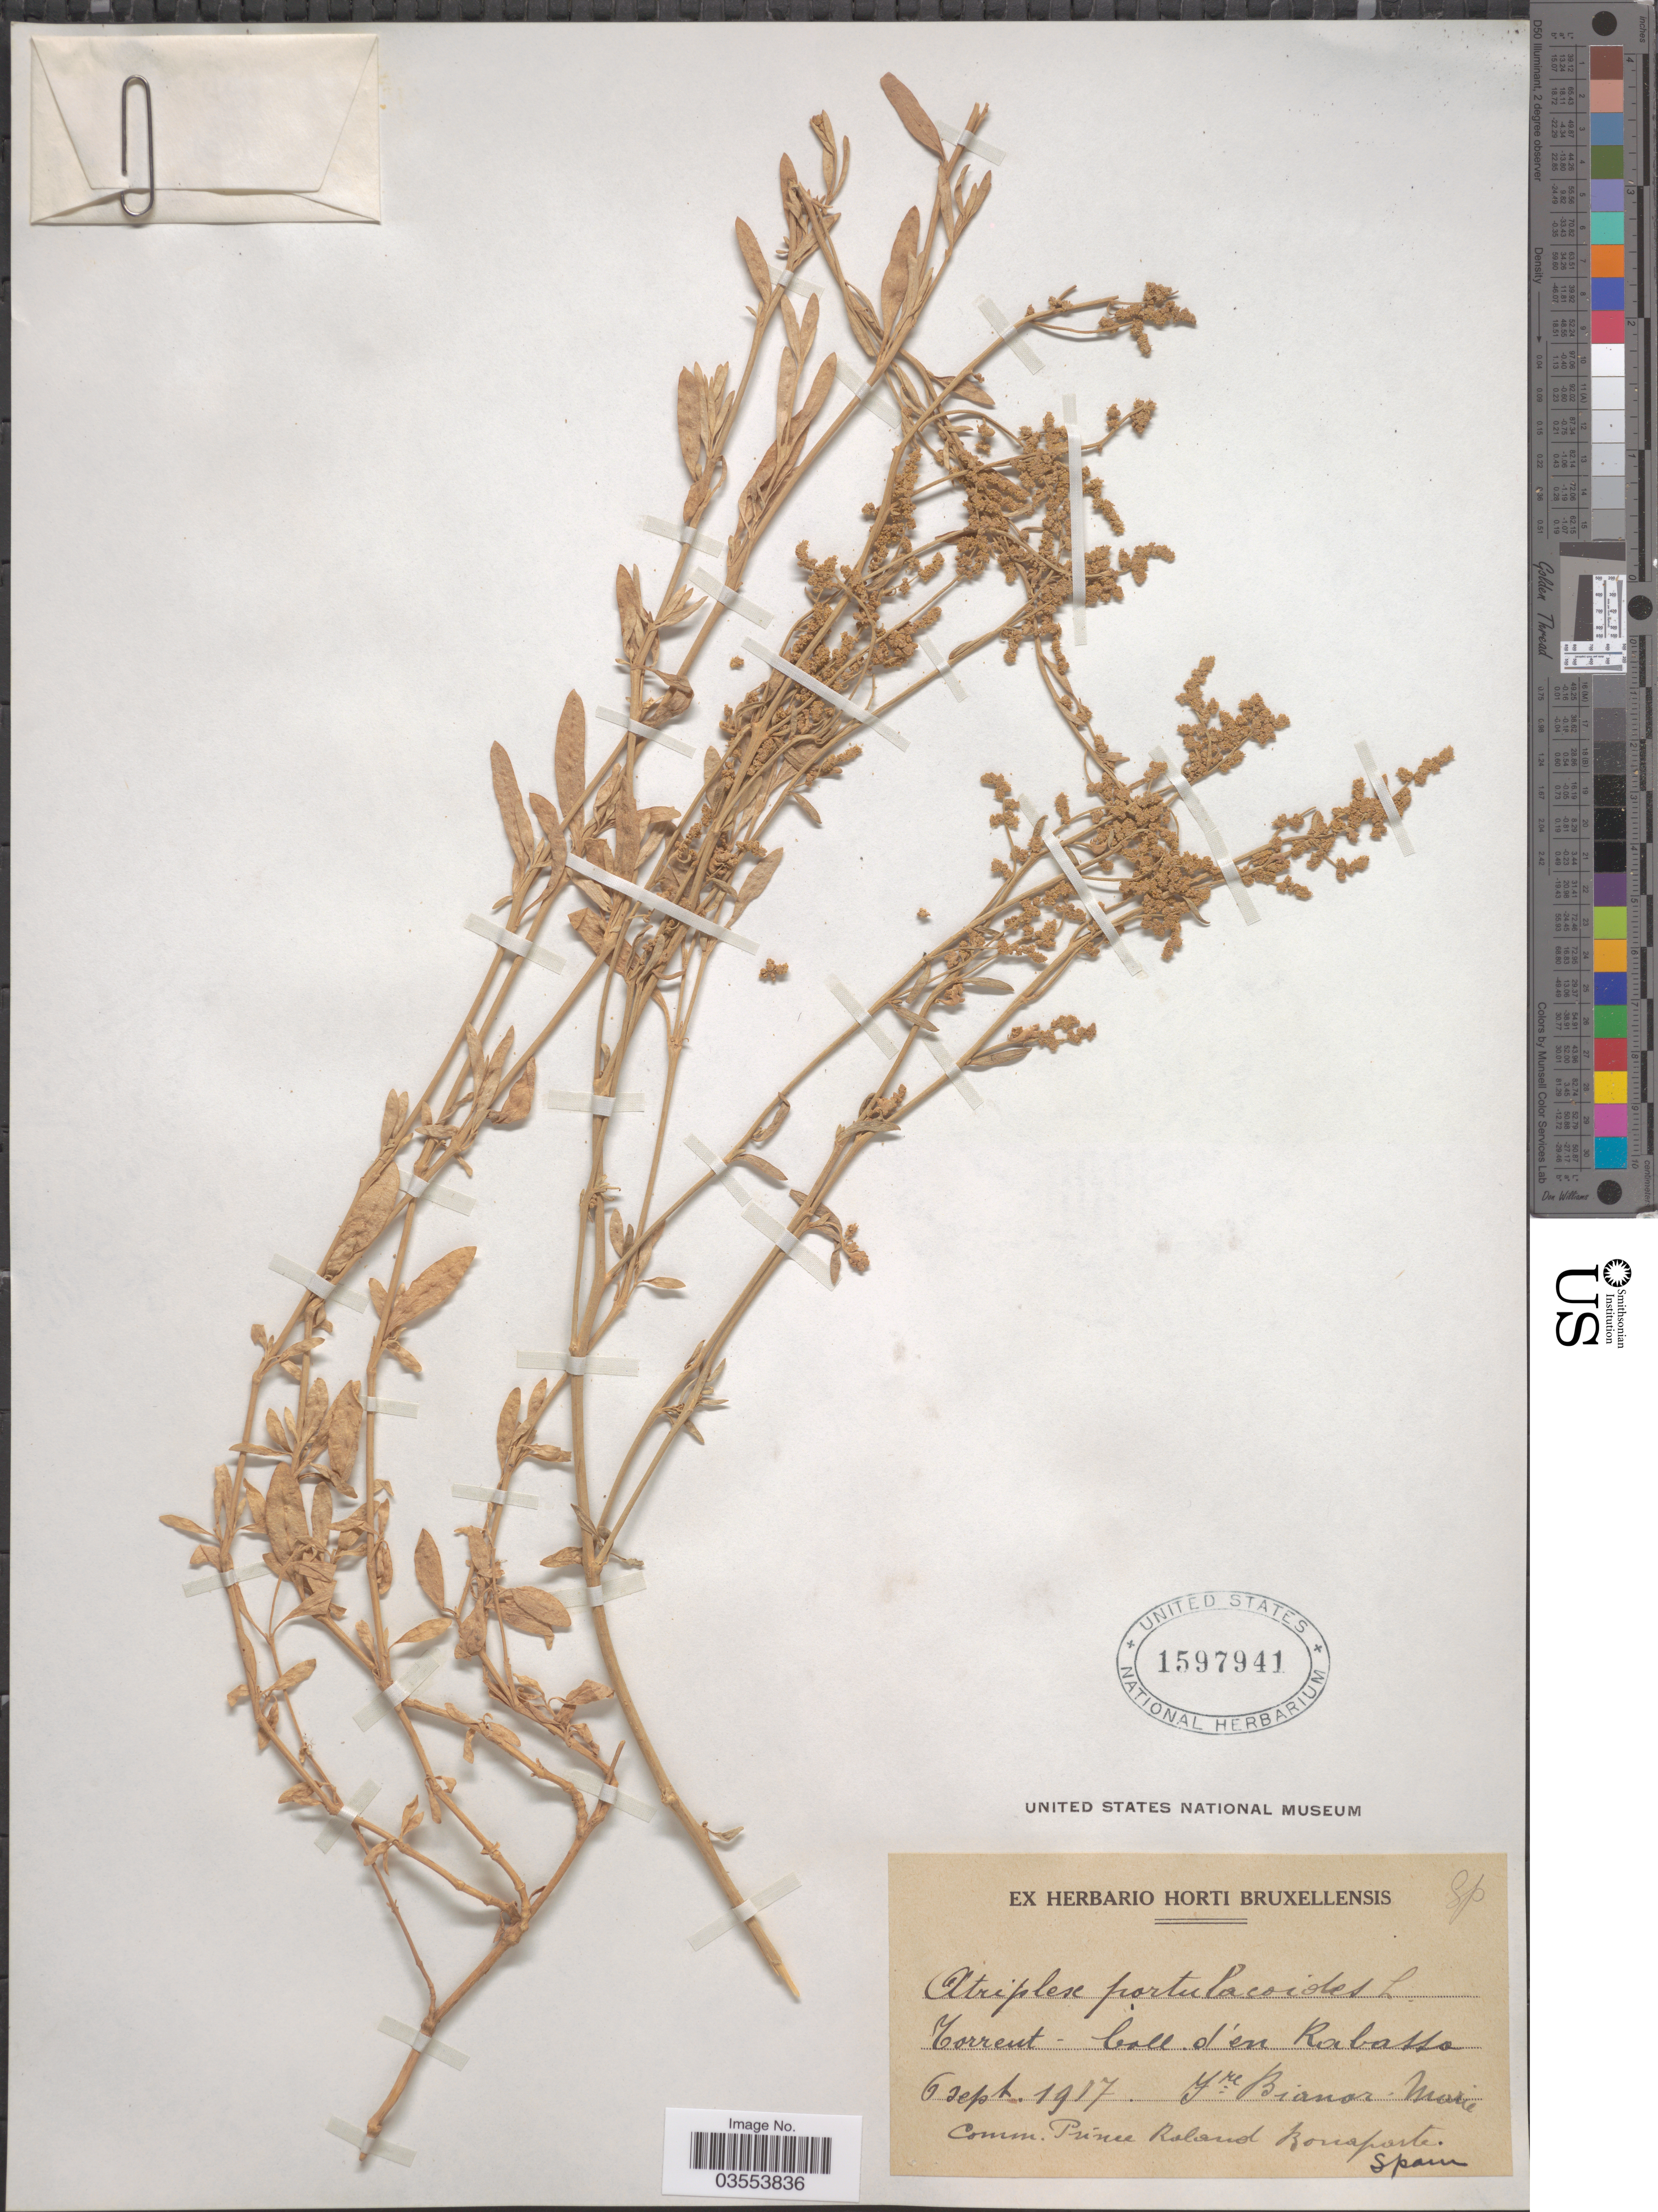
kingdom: Plantae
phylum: Tracheophyta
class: Magnoliopsida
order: Caryophyllales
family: Amaranthaceae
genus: Atriplex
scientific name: Atriplex portulacoides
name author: L.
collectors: F. Bianor-Marie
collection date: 1917-09-06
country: Spain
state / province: Islas Baleares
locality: Torrent - Coll. d'en Rabassa.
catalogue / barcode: US 1597941